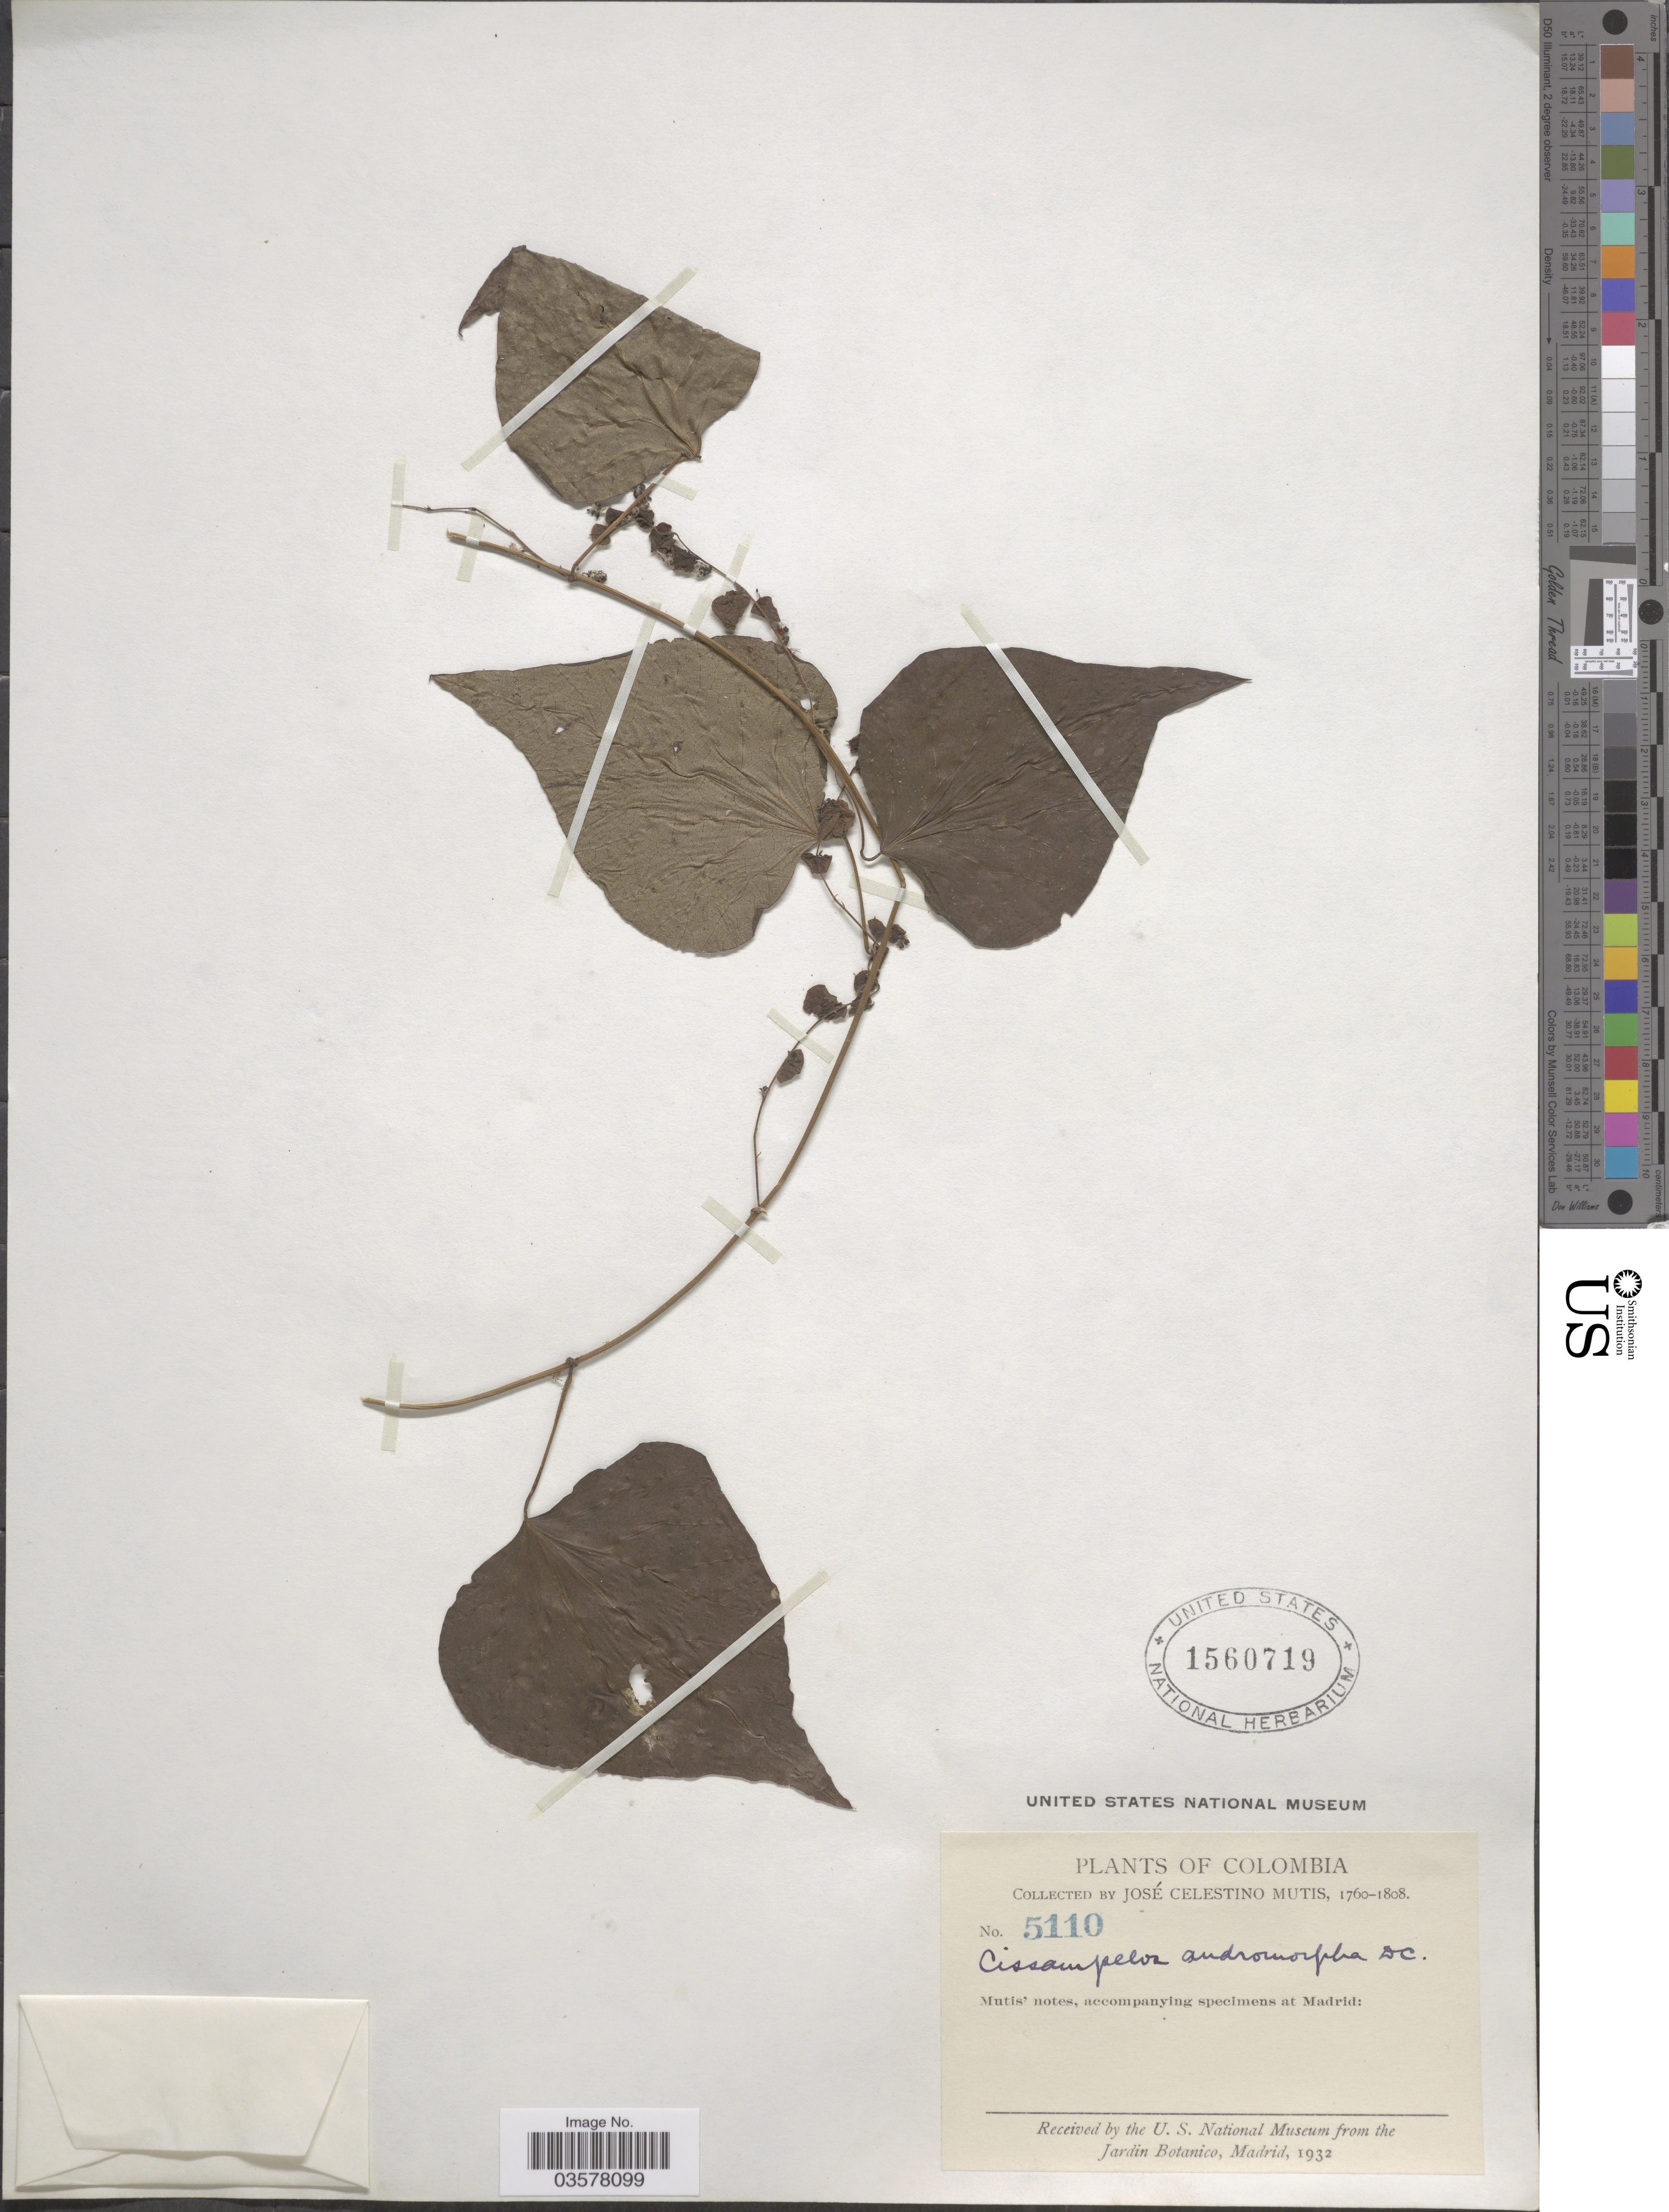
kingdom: Plantae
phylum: Tracheophyta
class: Magnoliopsida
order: Ranunculales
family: Menispermaceae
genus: Cissampelos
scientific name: Cissampelos andromorpha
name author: DC.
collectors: J. C. B. Mutis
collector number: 5110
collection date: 1760/1808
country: Colombia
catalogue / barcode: US 1560719